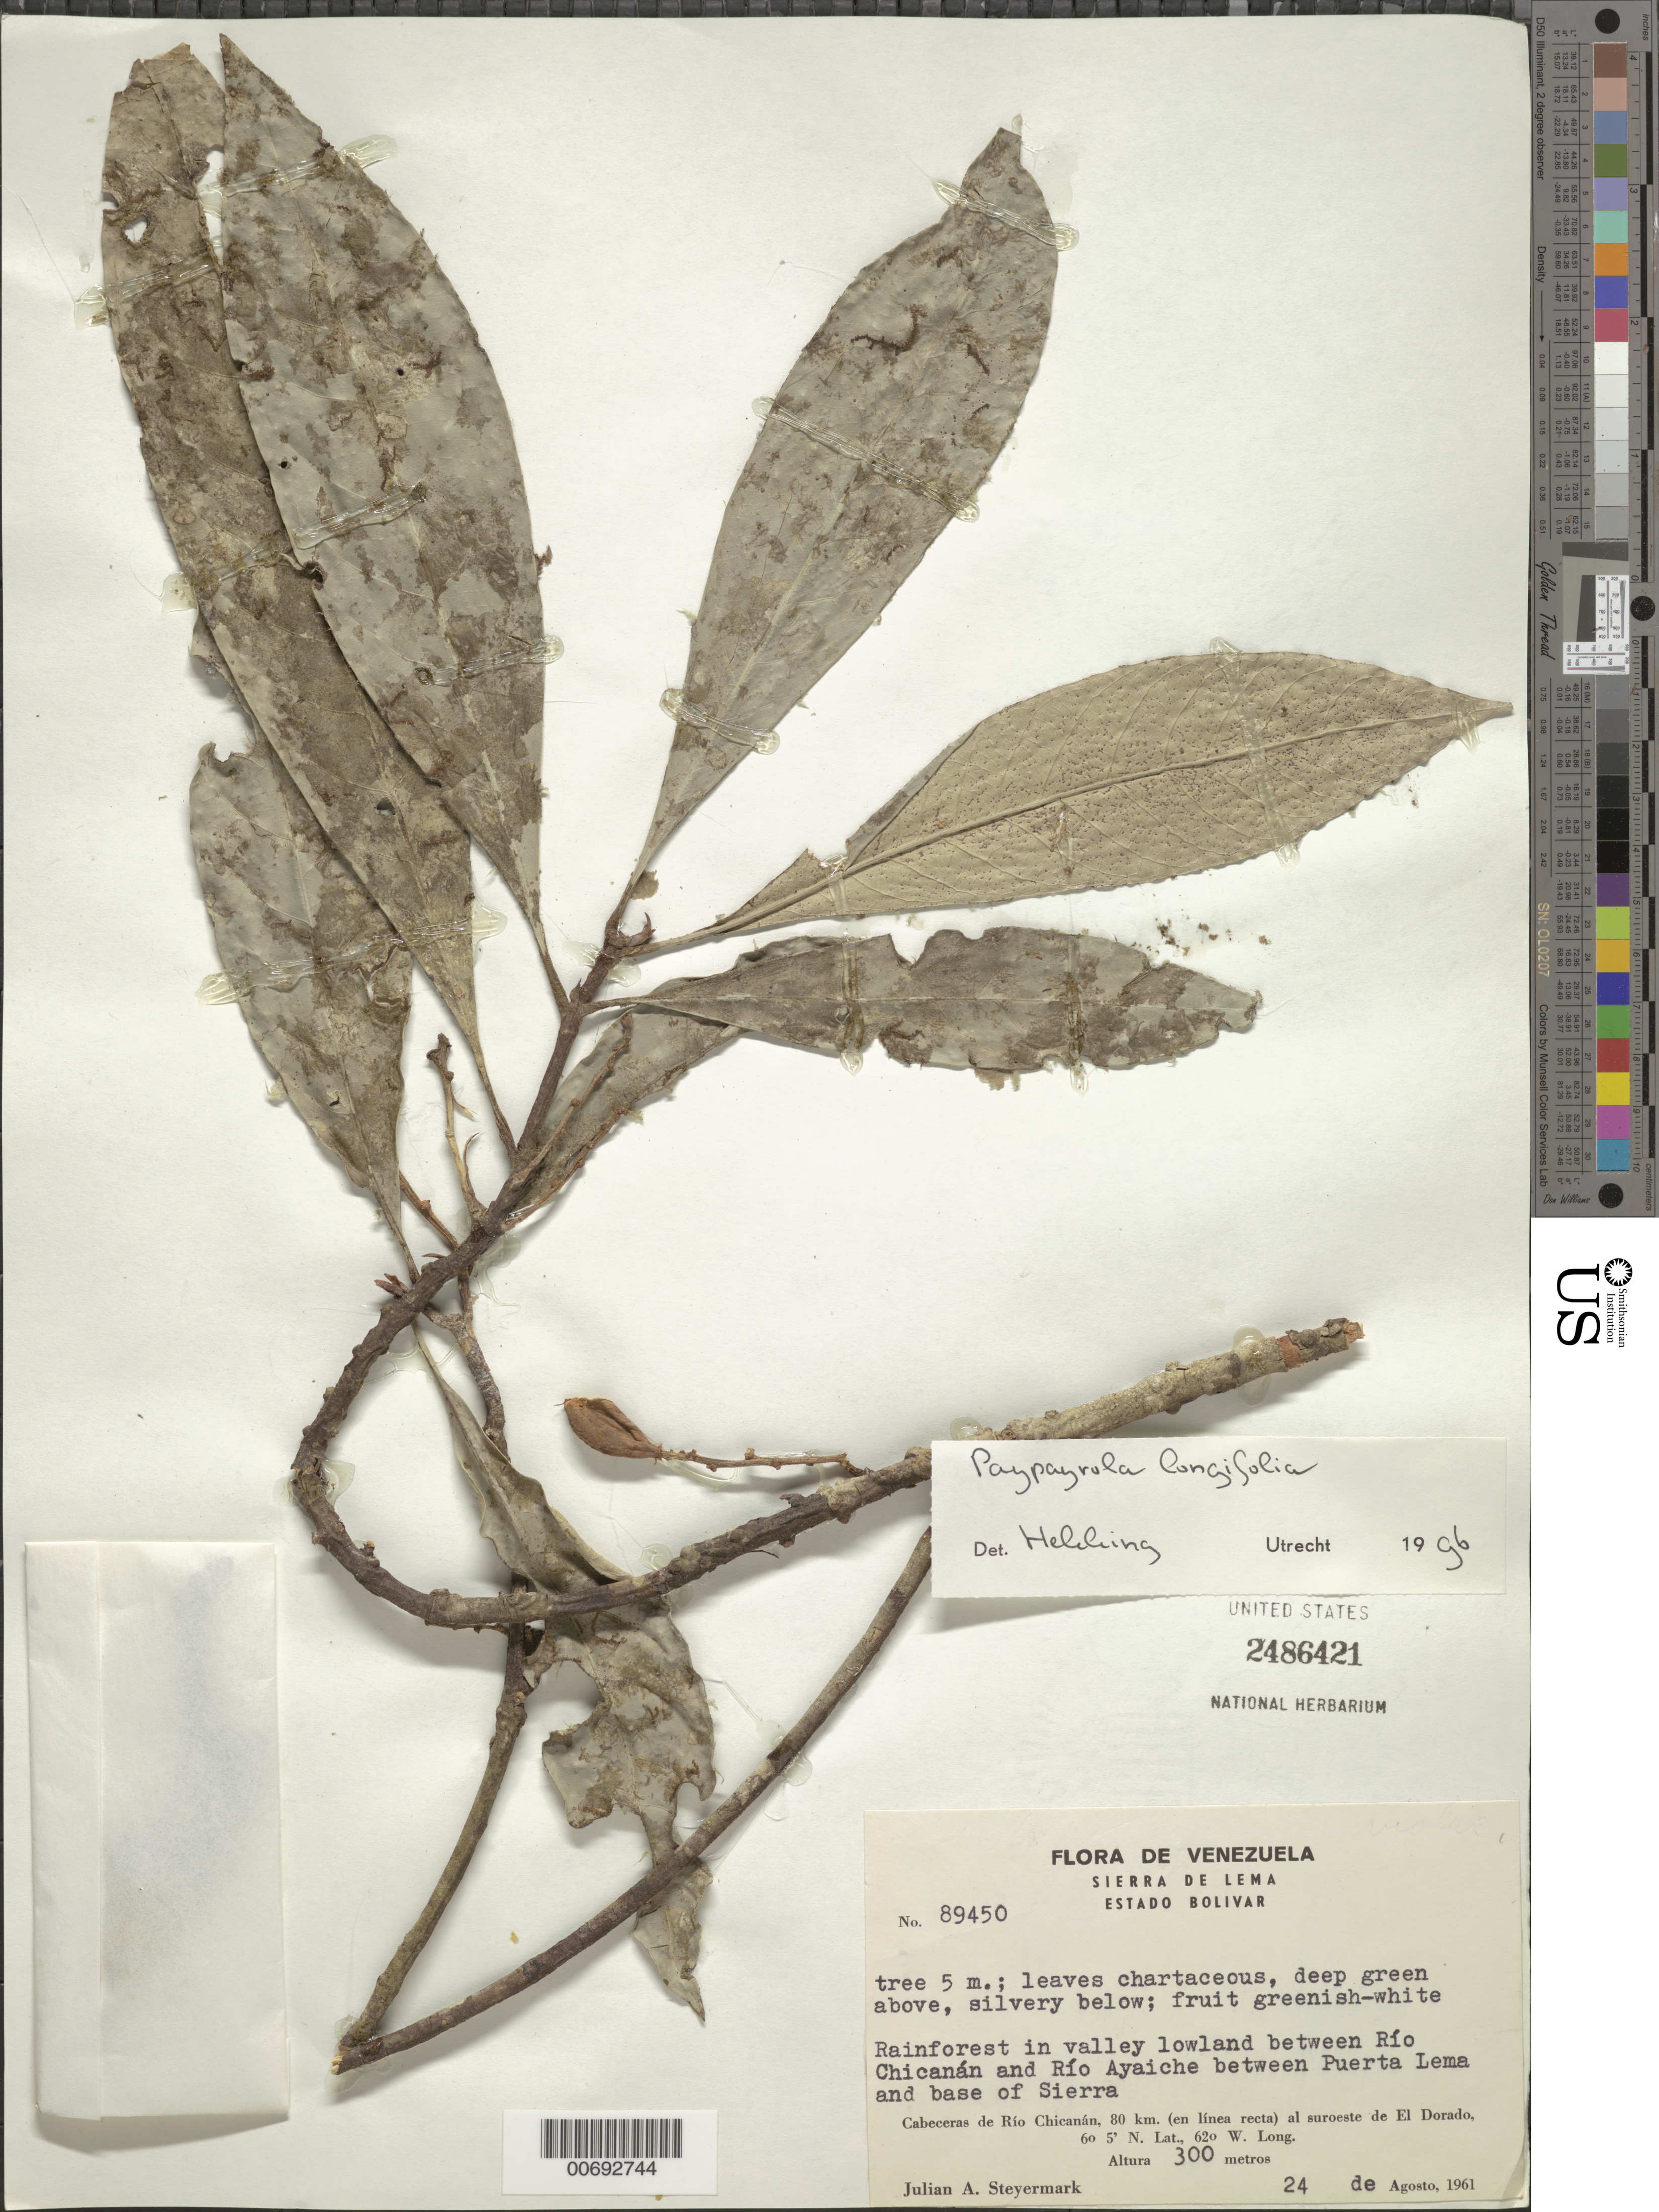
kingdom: Plantae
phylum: Tracheophyta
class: Magnoliopsida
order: Malpighiales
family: Violaceae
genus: Paypayrola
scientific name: Paypayrola longifolia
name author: Tul.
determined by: Hekking, W. H. A.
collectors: J. Steyermark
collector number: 89450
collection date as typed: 24-Aug-61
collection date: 1961-08-24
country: Venezuela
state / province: Bolívar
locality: Sierra de Lema, Cabaceras de Río Chicanan, 80 km in straight line to SW of El Dorado, between Río Chicanan and Río Ayaiche, between Puerta Lema and base of Sierra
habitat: Rainforest in valley lowland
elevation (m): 300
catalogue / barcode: US 2486421